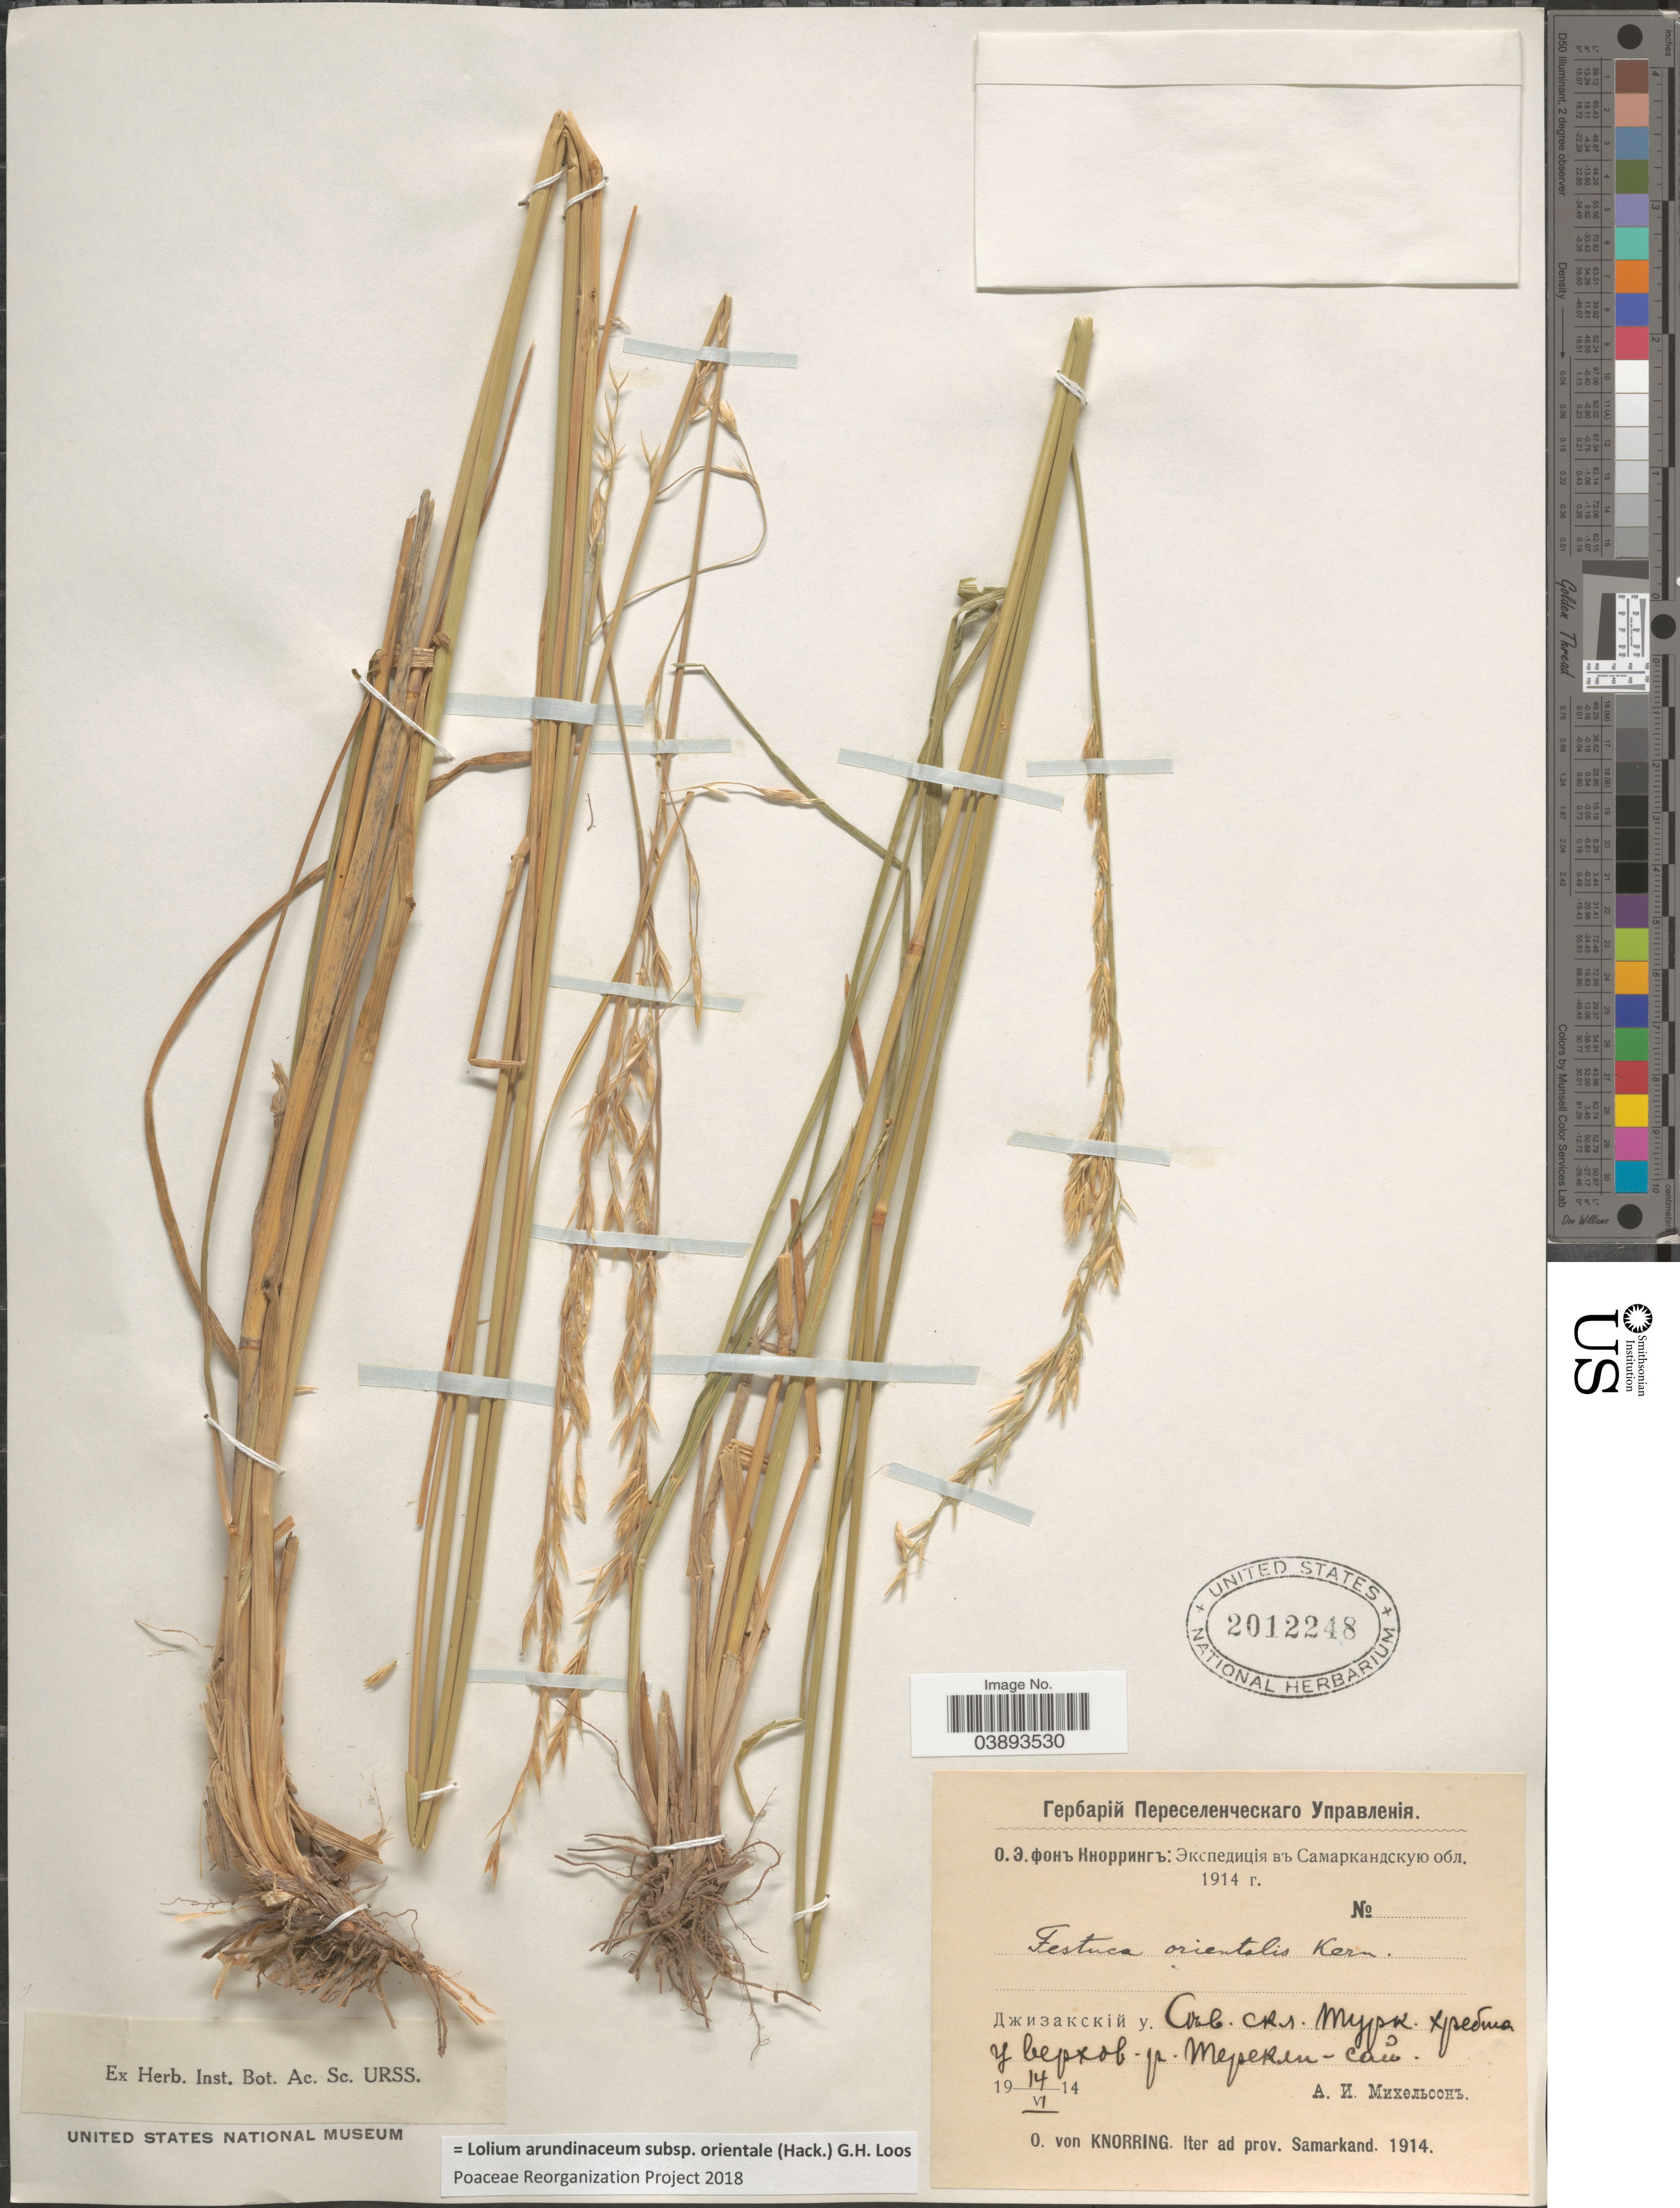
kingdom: Plantae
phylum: Tracheophyta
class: Liliopsida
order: Poales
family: Poaceae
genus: Lolium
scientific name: Lolium arundinaceum subsp. orientale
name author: (Hack.) G. H. Loos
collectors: O. Knorring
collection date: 1914-06-14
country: Uzbekistan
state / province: Samarqand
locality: Turkestanskiy Ridge near river Terekli-Sai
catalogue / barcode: US 2012248